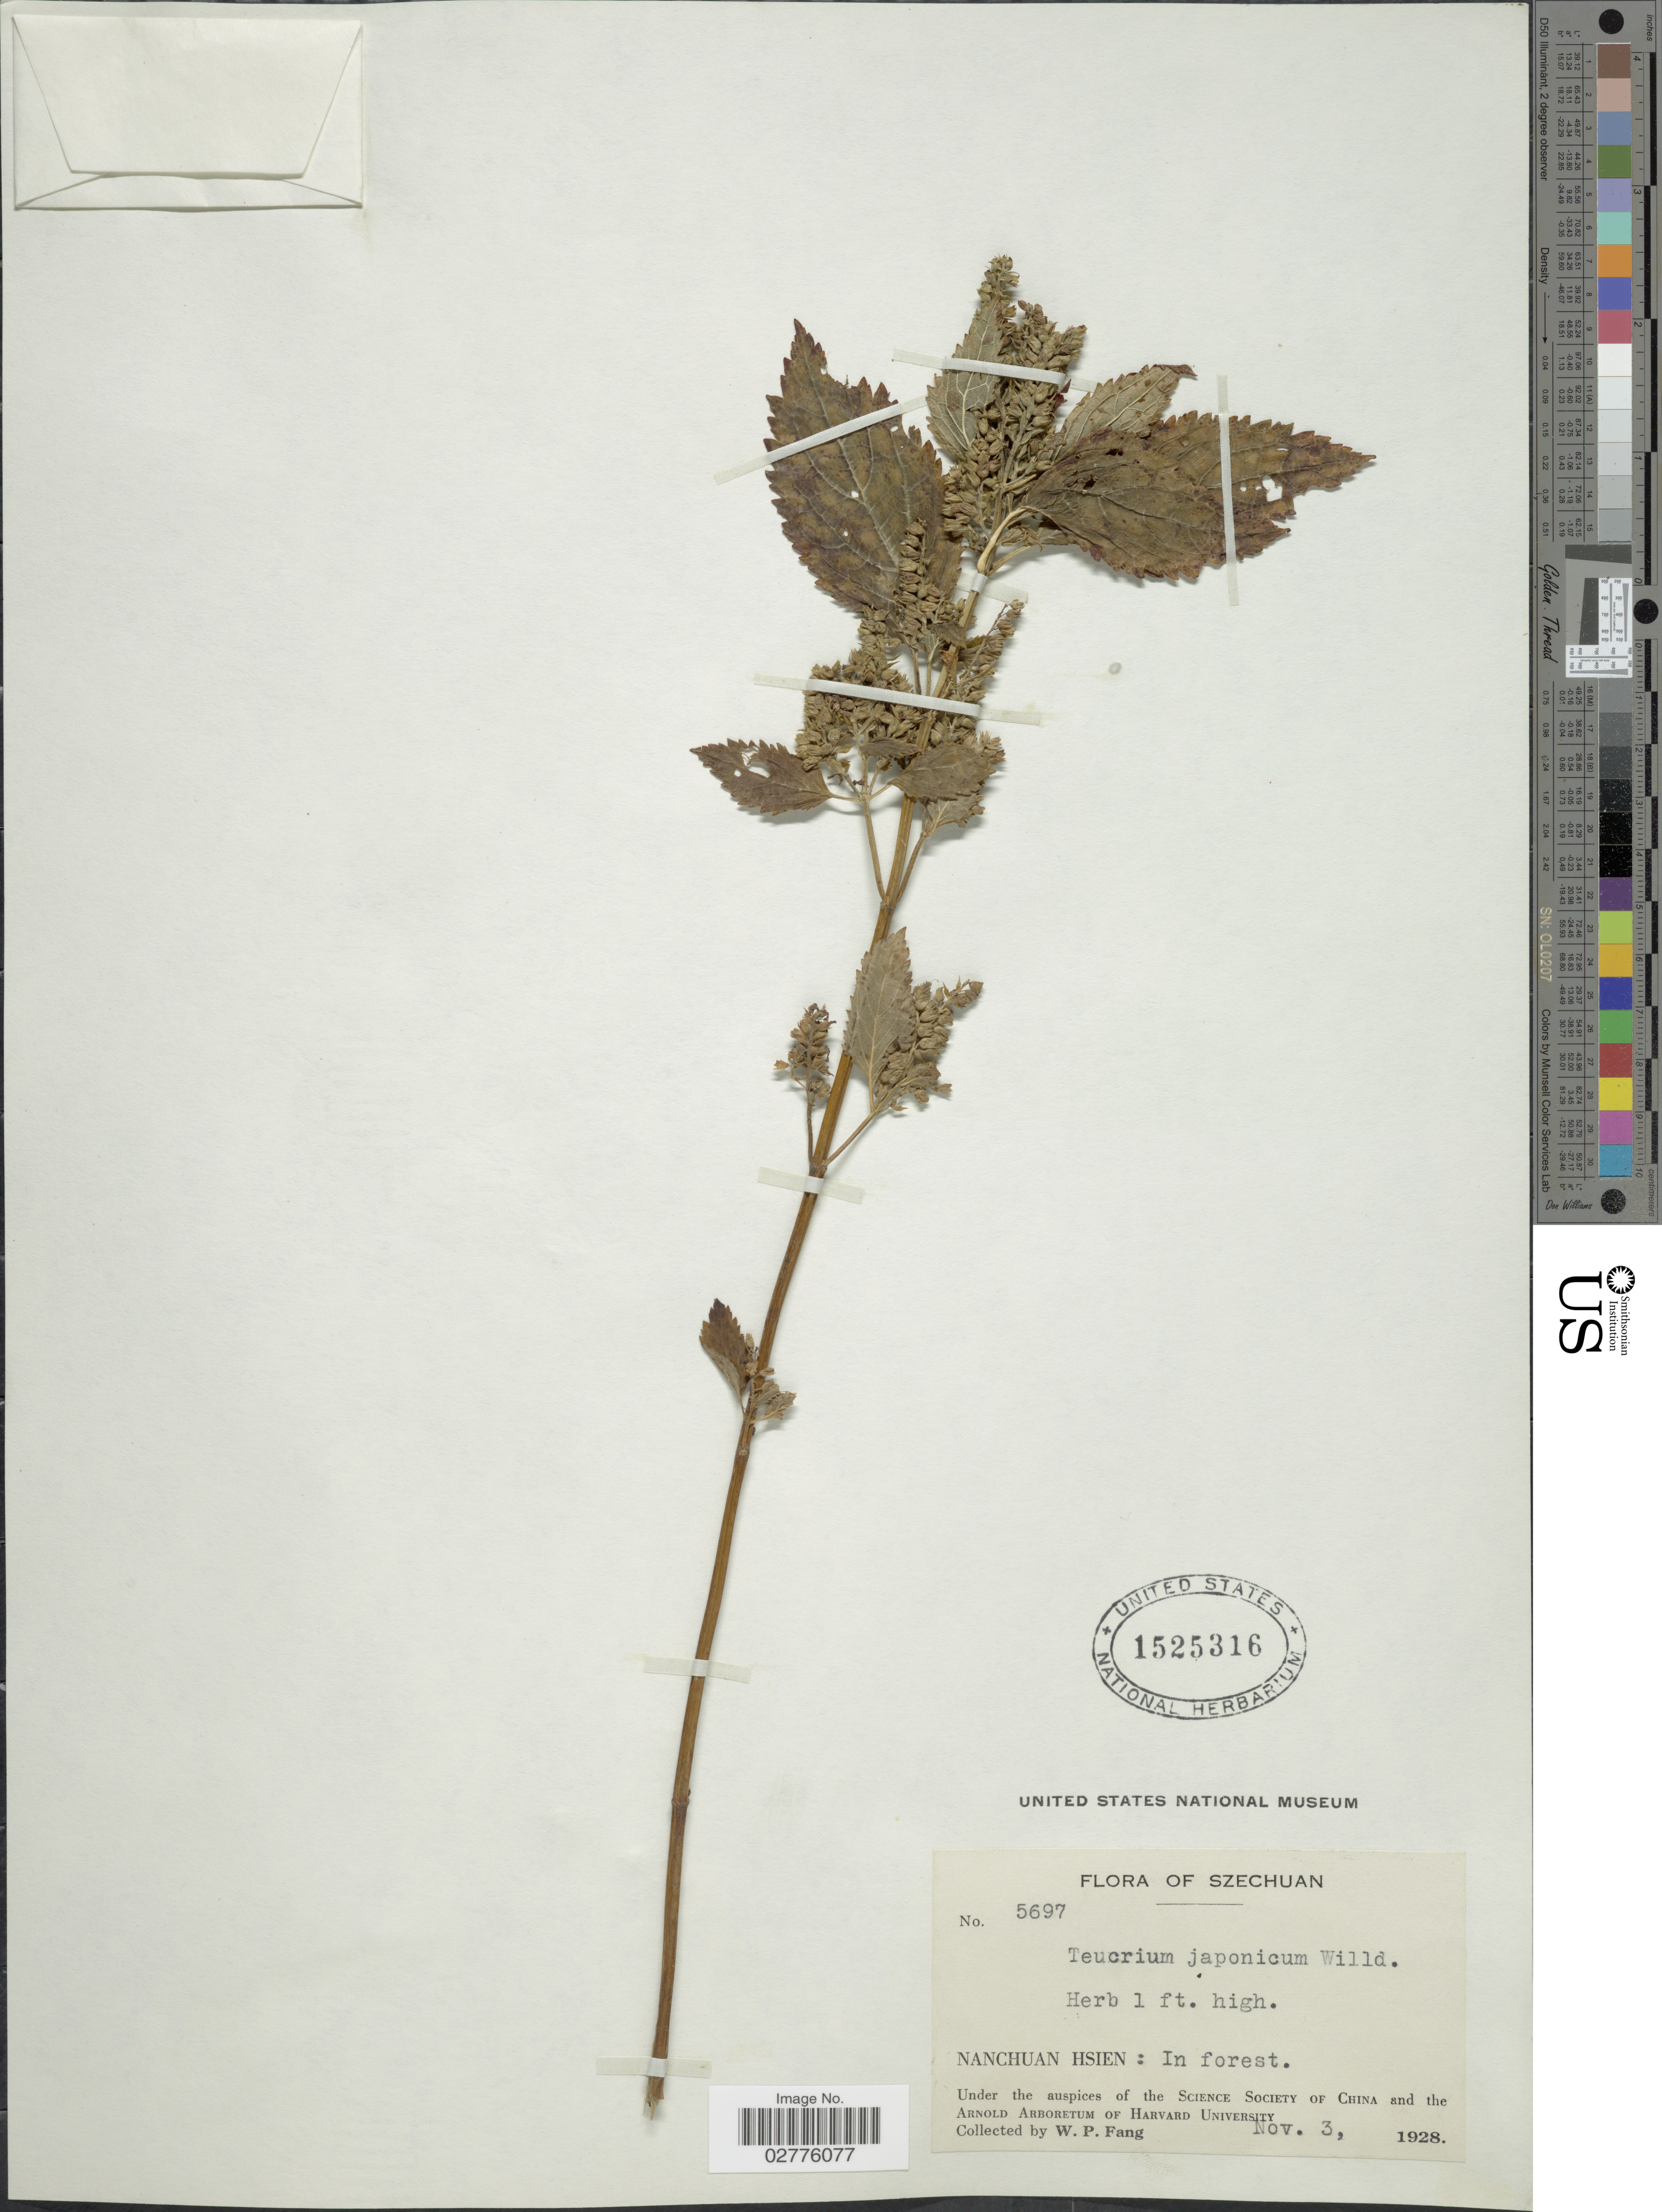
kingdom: Plantae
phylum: Tracheophyta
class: Magnoliopsida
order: Lamiales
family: Lamiaceae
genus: Teucrium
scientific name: Teucrium japonicum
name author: Houtt.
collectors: W. P. Fang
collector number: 5697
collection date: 1928-11-03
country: China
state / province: Sichuan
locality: Szechuan, Nanchuan Hsien: In forest.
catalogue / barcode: US 1525316